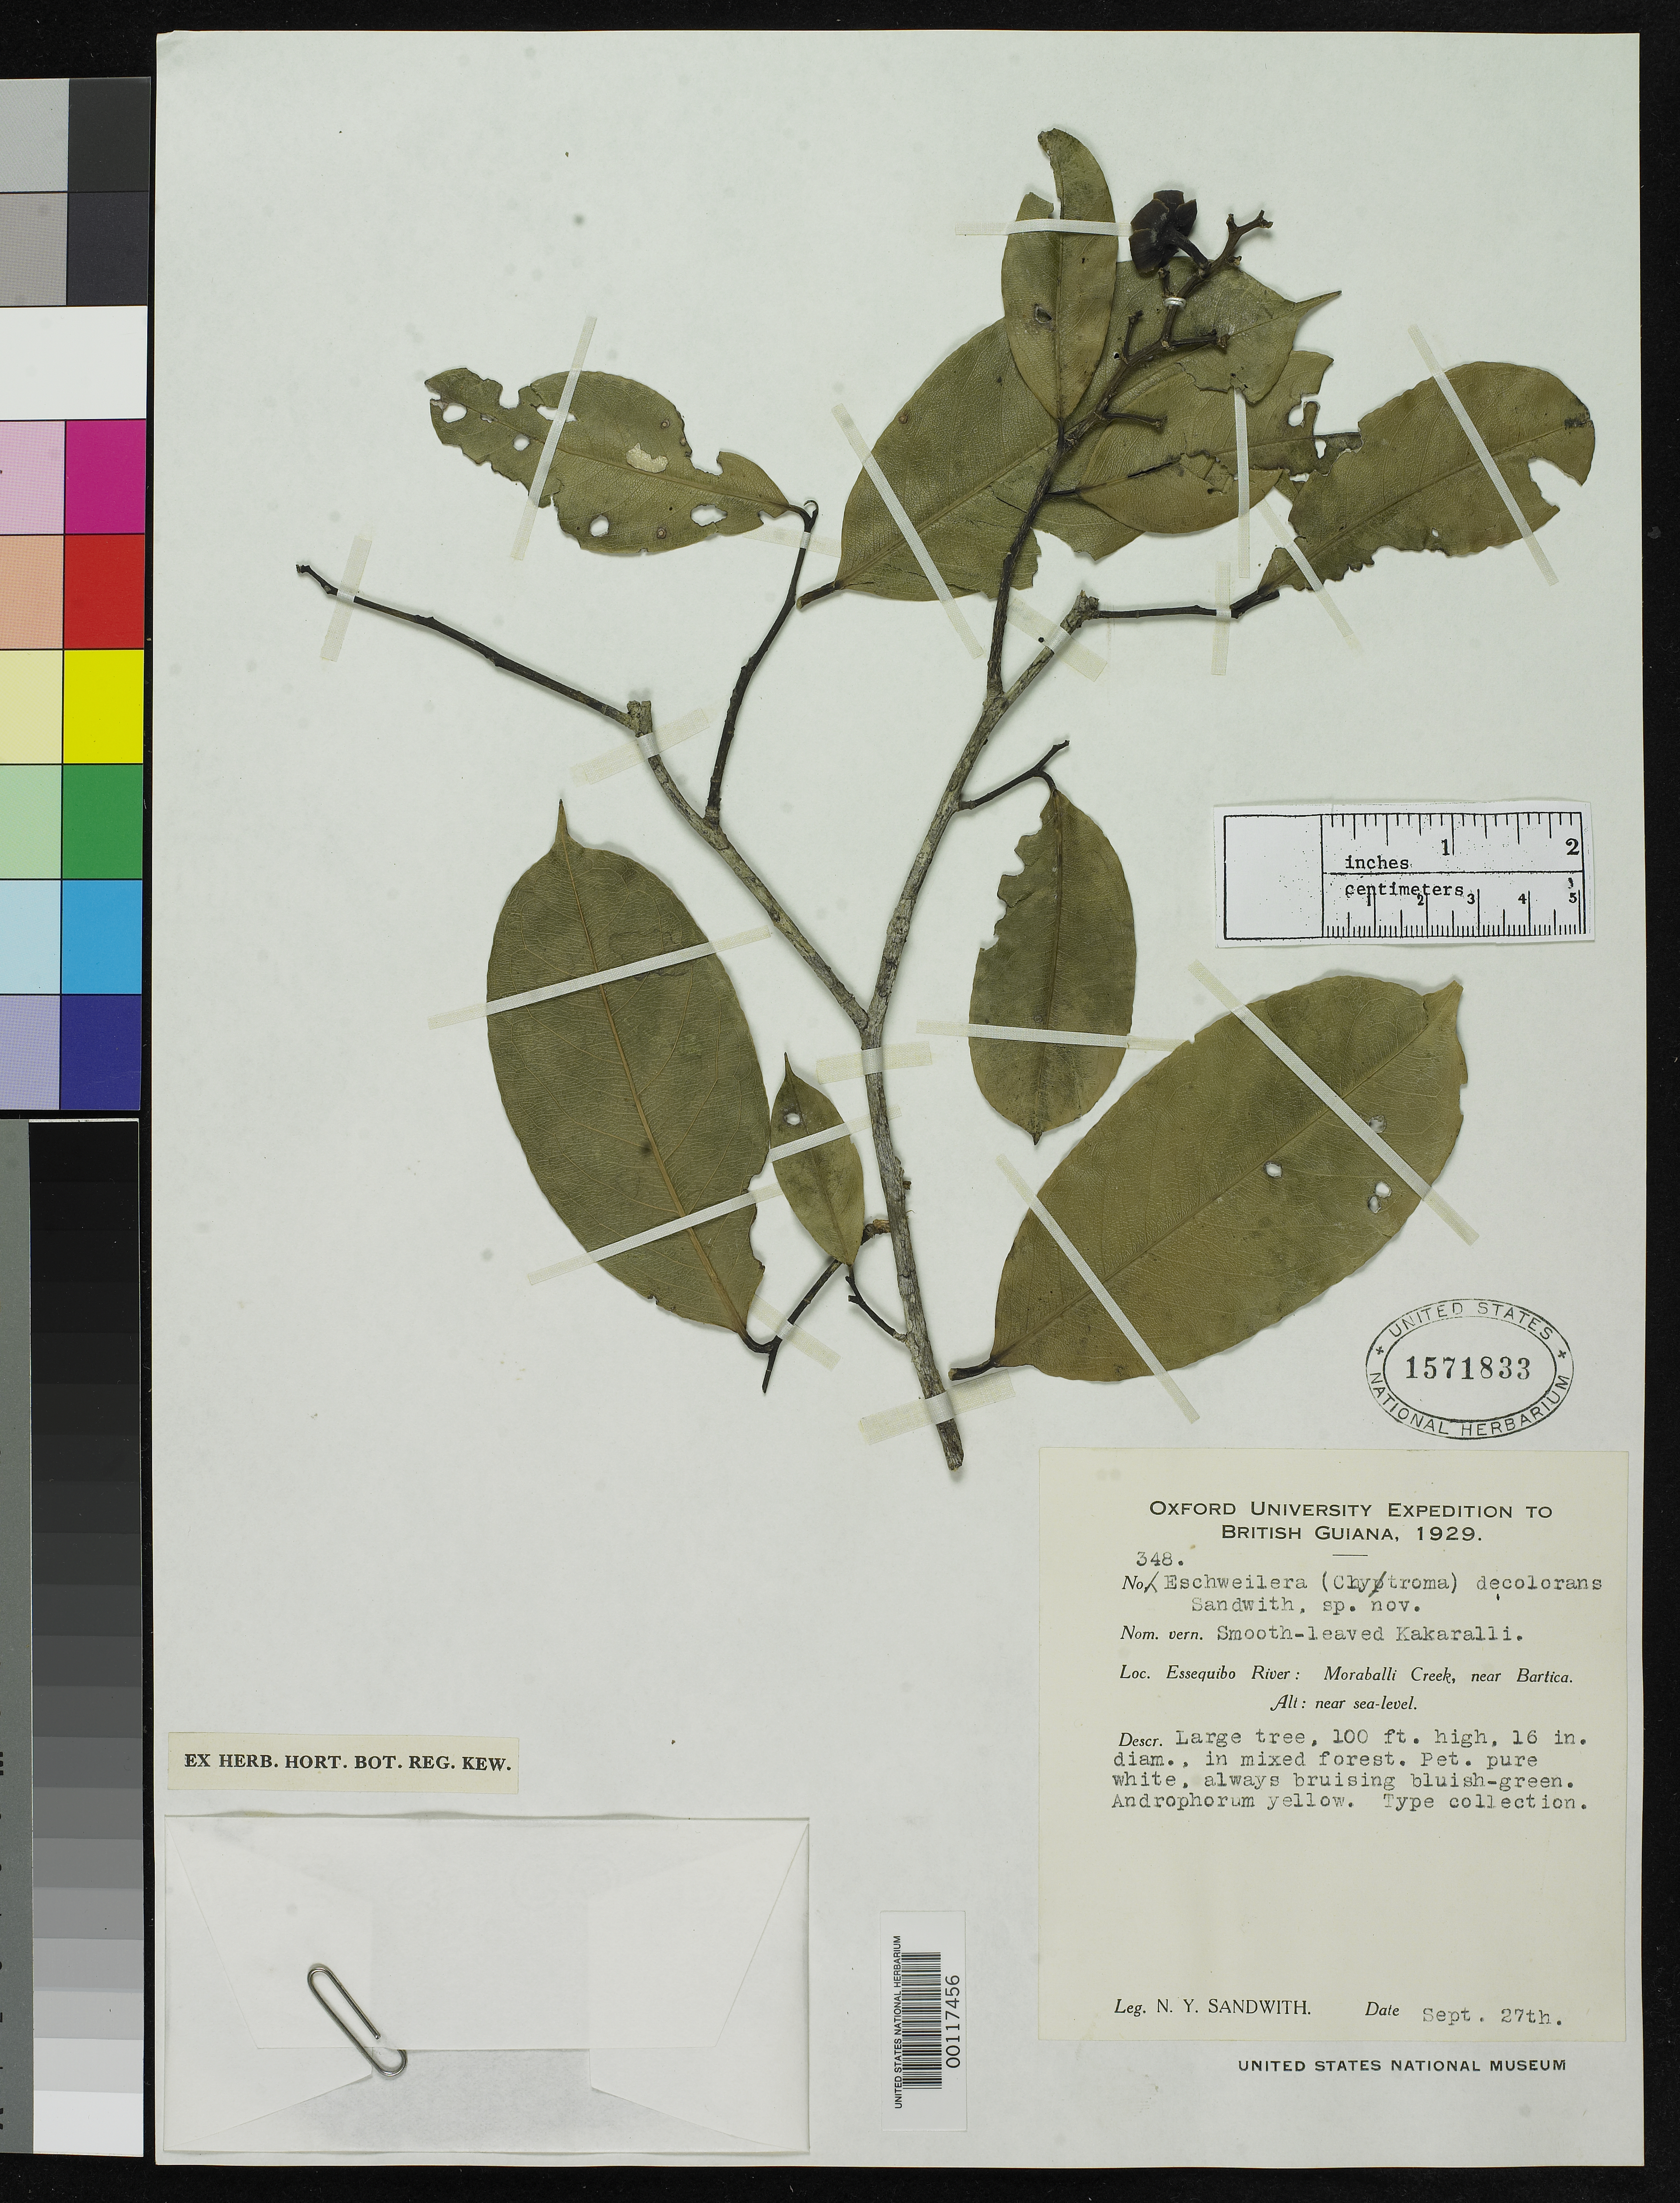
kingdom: Plantae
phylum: Tracheophyta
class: Magnoliopsida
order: Ericales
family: Lecythidaceae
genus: Eschweilera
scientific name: Eschweilera decolorans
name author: Sandwith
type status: Isotype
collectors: N. Y. Sandwith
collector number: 348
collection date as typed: Aug 1929 to -- Oct 1929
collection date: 1929-08/1929-10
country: Guyana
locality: Essequibo River, Moraballi Creek.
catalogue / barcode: US 1571833